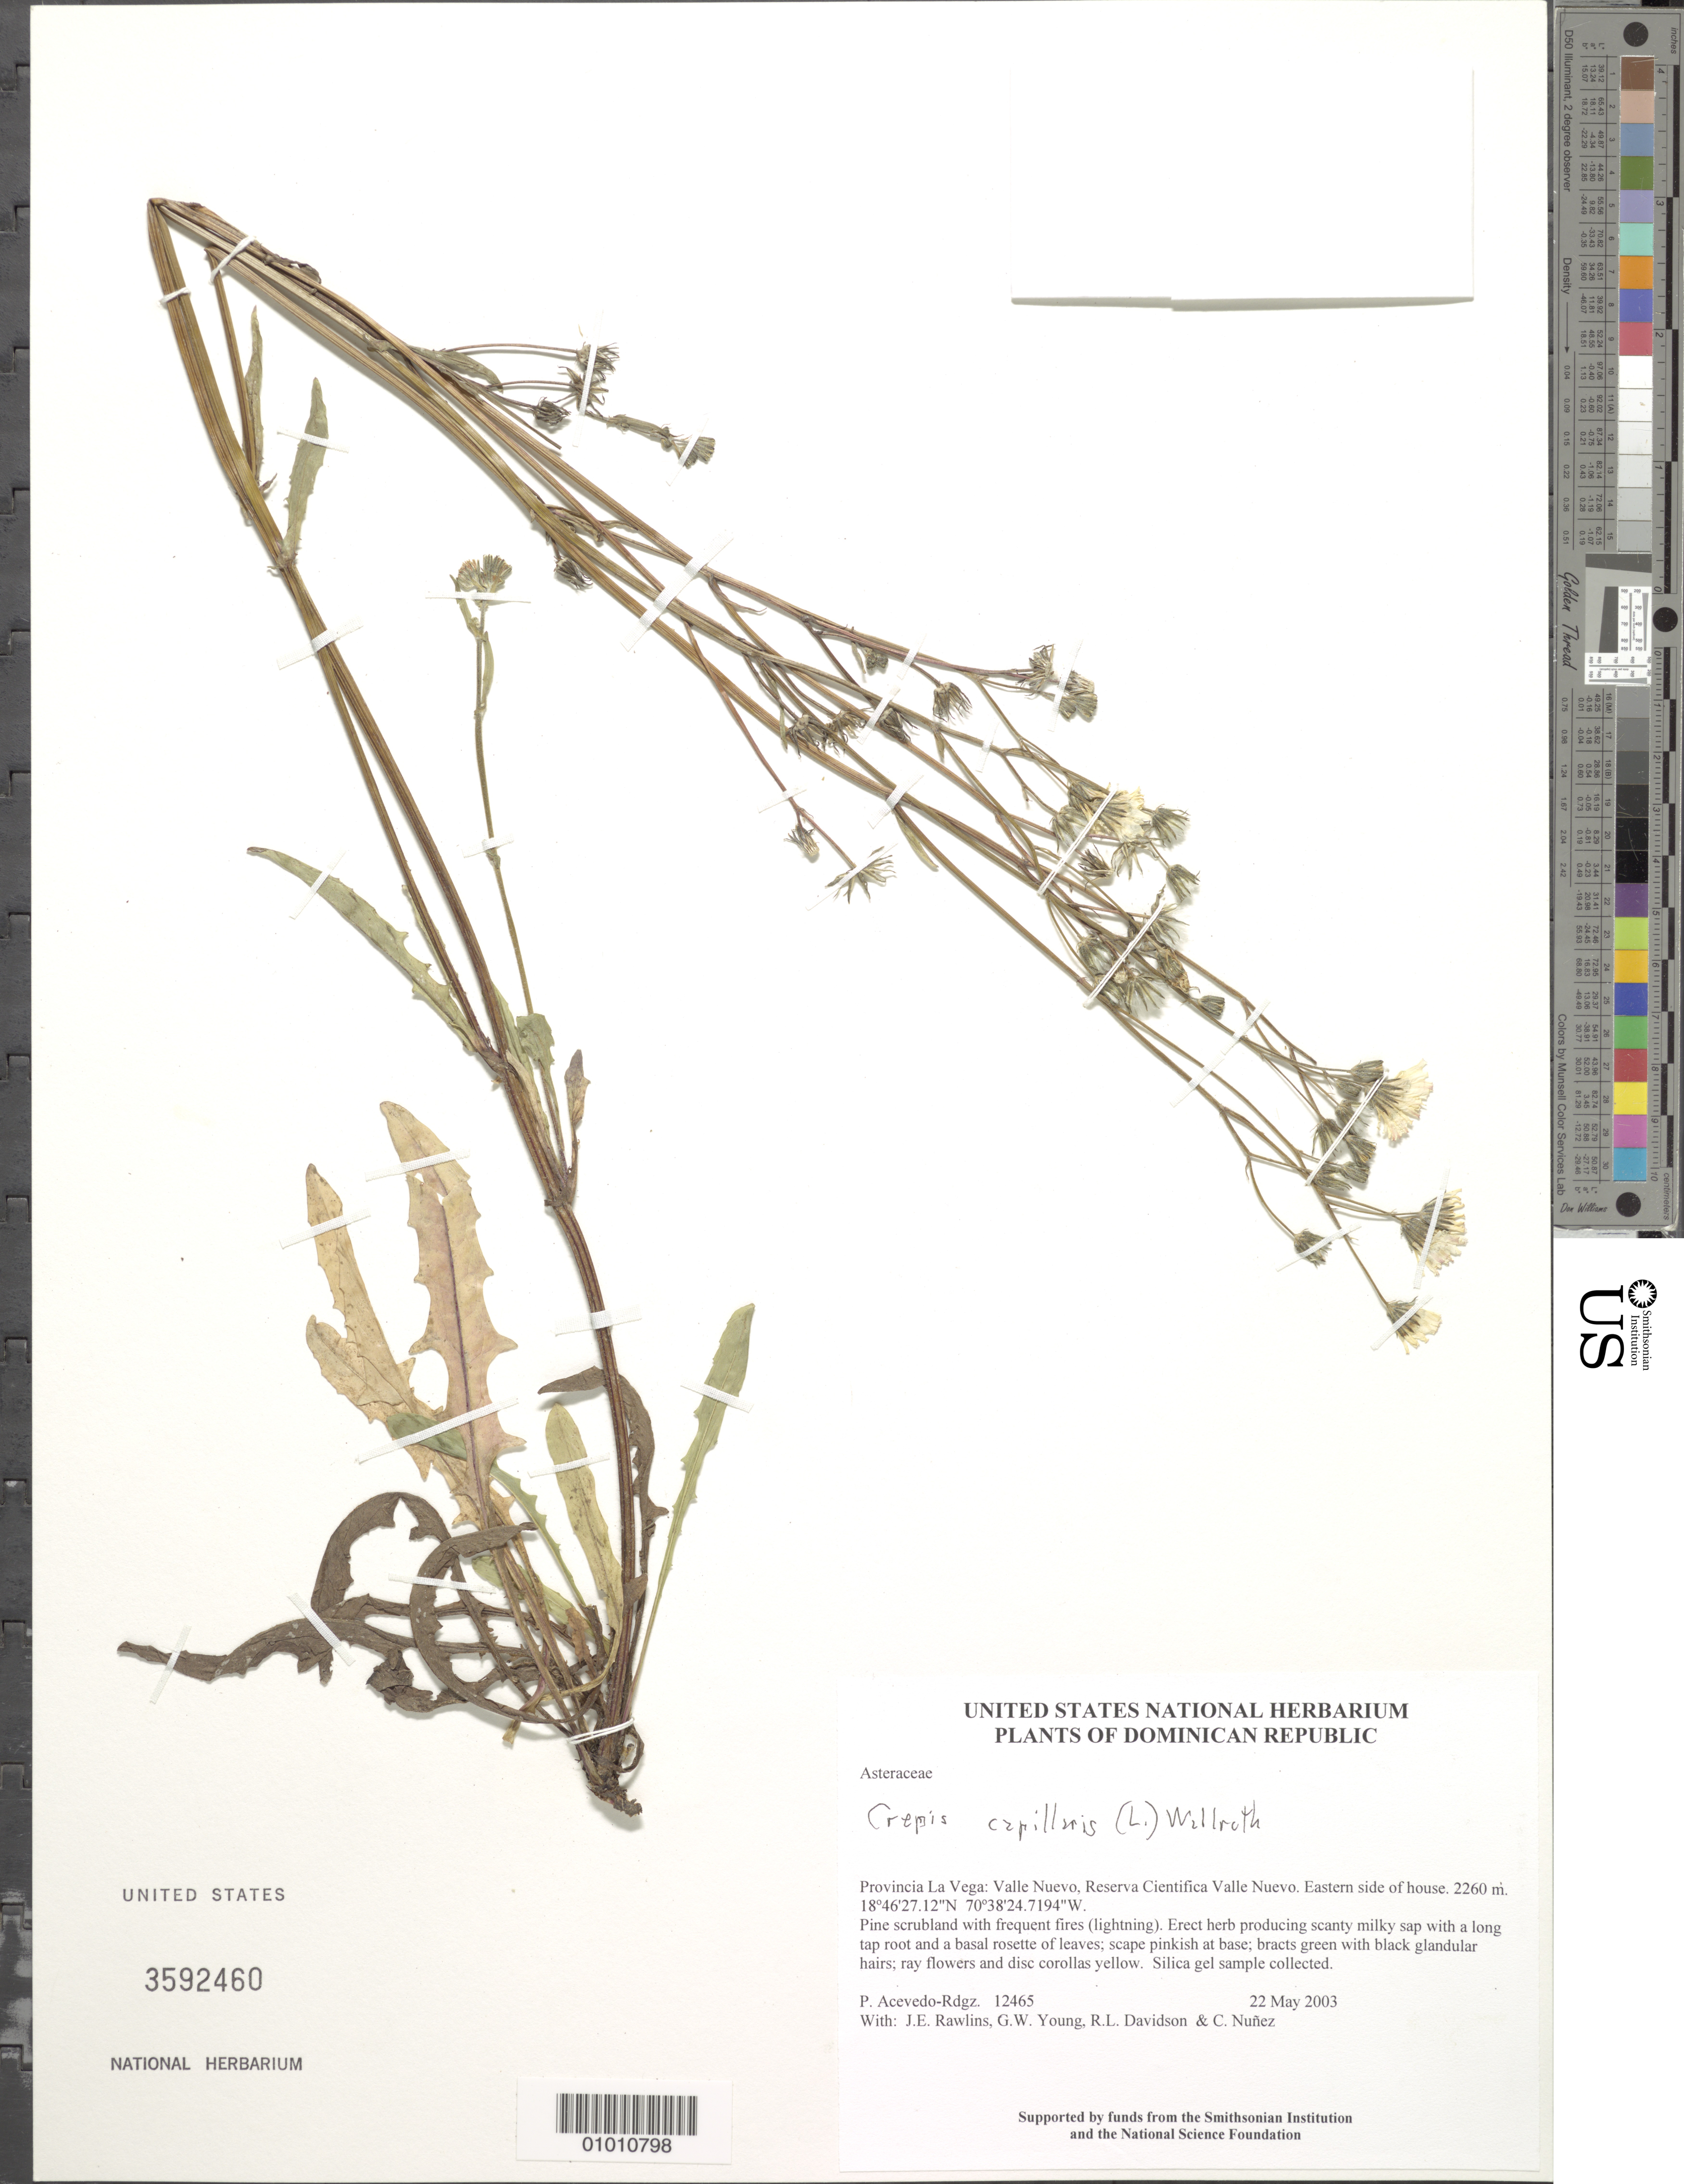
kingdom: Plantae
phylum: Tracheophyta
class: Magnoliopsida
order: Asterales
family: Asteraceae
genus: Crepis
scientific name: Crepis capillaris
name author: (L.) Wallr.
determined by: Robinson, Harold E., (US)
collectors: P. Acevedo-Rodr., J. Rawlins, G. Young, R. Davidson & C. Nunez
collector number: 12465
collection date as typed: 22 May 2003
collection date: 2003-05-22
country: Dominican Republic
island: Hispaniola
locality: Provincia La Vega: Valle Nuevo, Reserva Cientifica Valle Nuevo. Eastern side of house.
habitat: Pine scrubland with frequent fires (lightning).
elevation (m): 2260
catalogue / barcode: US 3592460